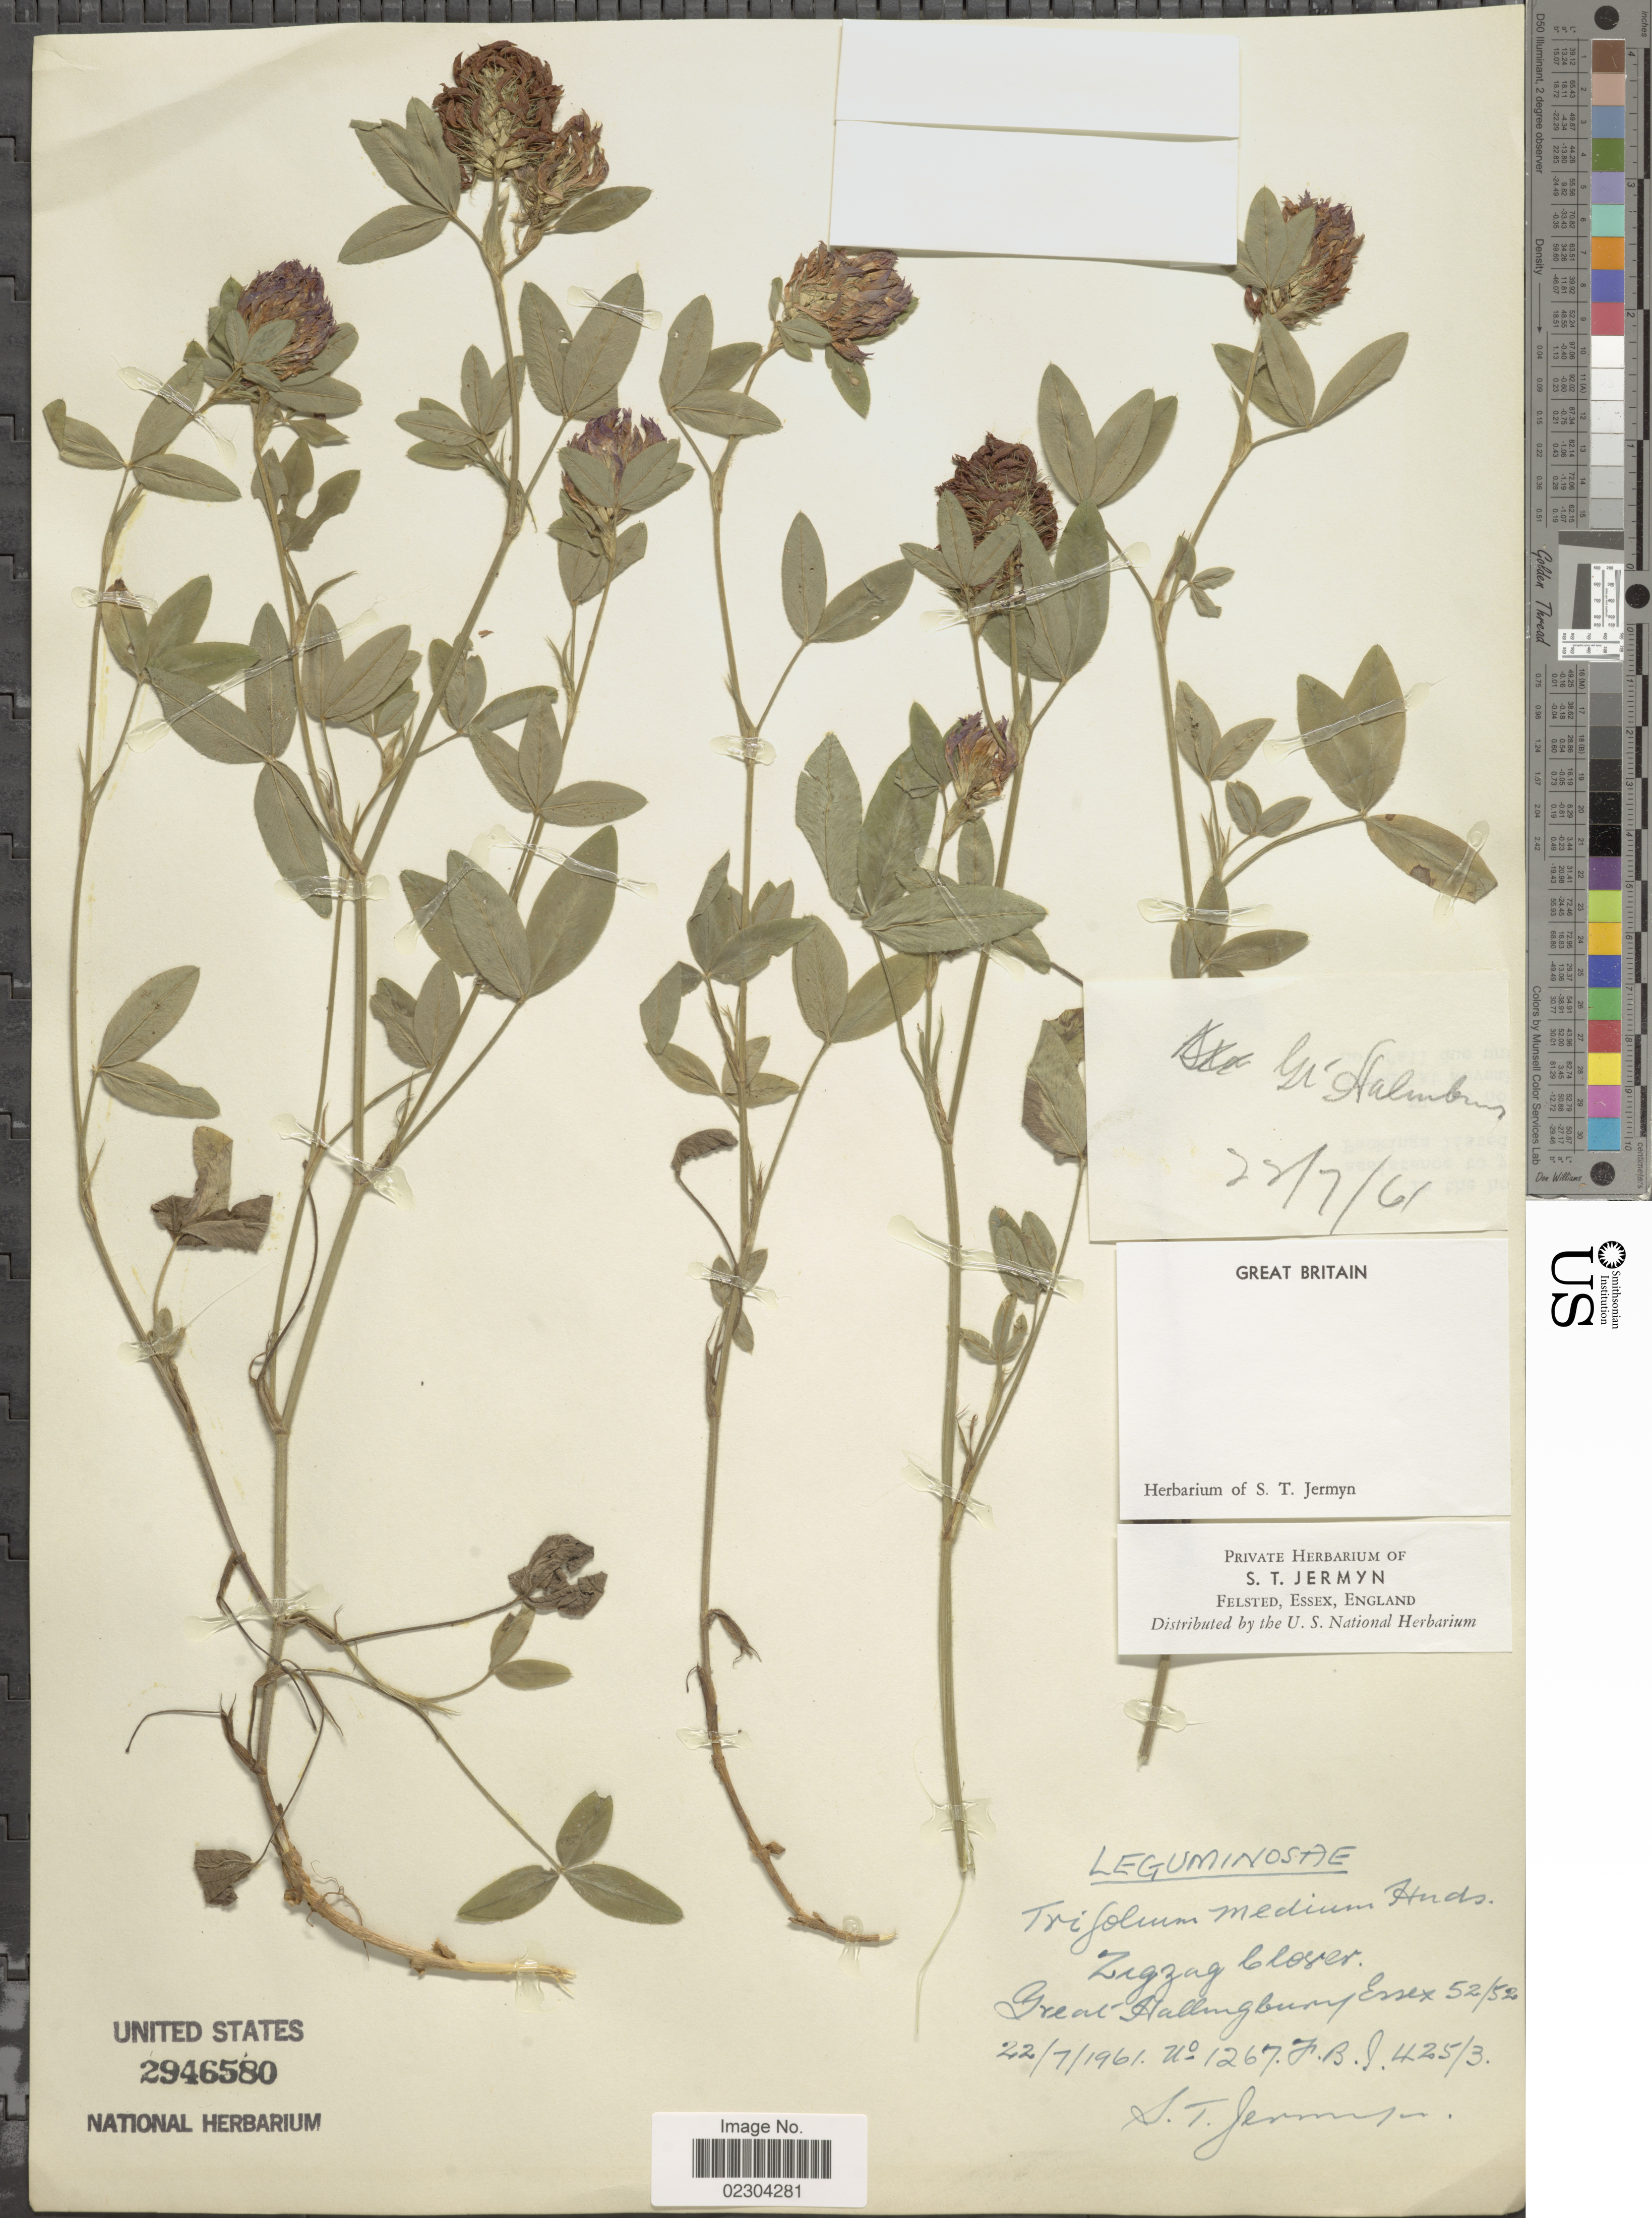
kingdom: Plantae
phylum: Tracheophyta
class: Magnoliopsida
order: Fabales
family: Fabaceae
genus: Trifolium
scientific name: Trifolium medium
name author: L.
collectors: S. Jermyn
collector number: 1267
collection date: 1961-07-22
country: United Kingdom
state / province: England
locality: Ziggzag Closer, Great Hallingbury Essex 52/52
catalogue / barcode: US 2946580